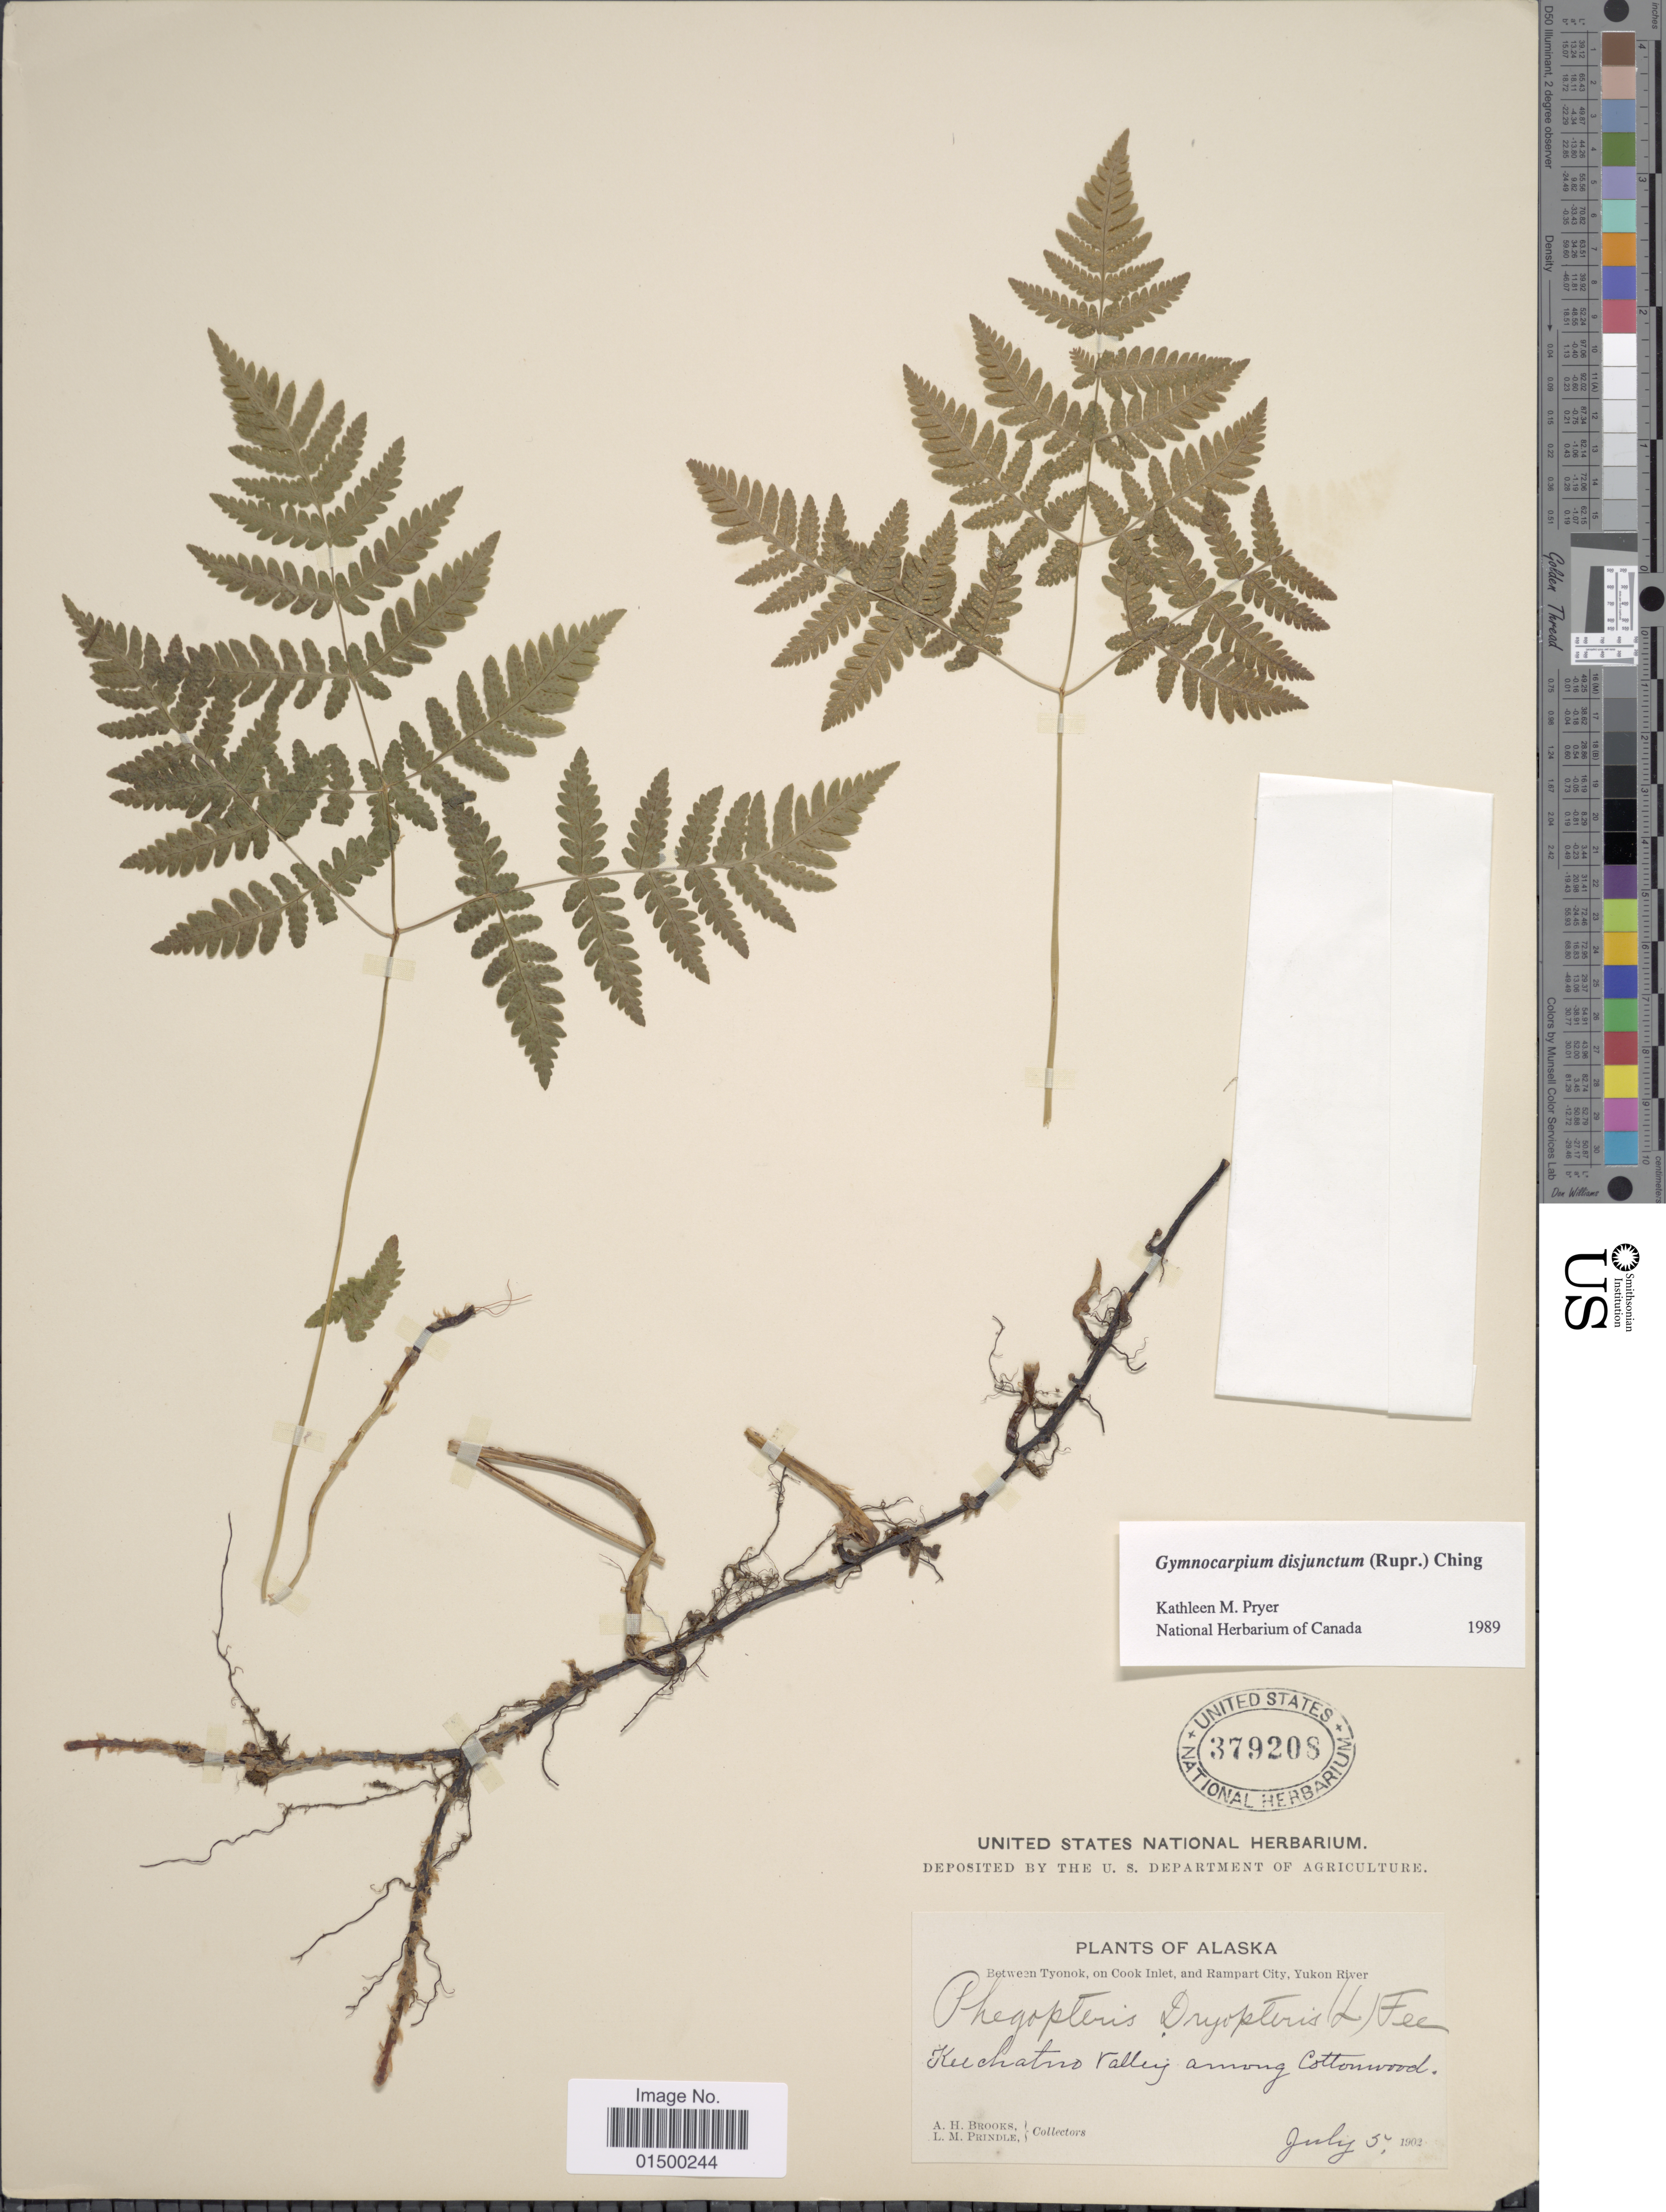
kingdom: Plantae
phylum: Tracheophyta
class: Polypodiopsida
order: Polypodiales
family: Cystopteridaceae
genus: Gymnocarpium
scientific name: Gymnocarpium disjunctum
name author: (Rupr.) Ching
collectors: A. Brooks & L. Prindle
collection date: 1902-07-05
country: United States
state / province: Alaska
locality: Between Tyonok, on Cook Inlet, and Rampart City, Yukon River. Keechatno Valley among Cottonwood.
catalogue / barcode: US 379208